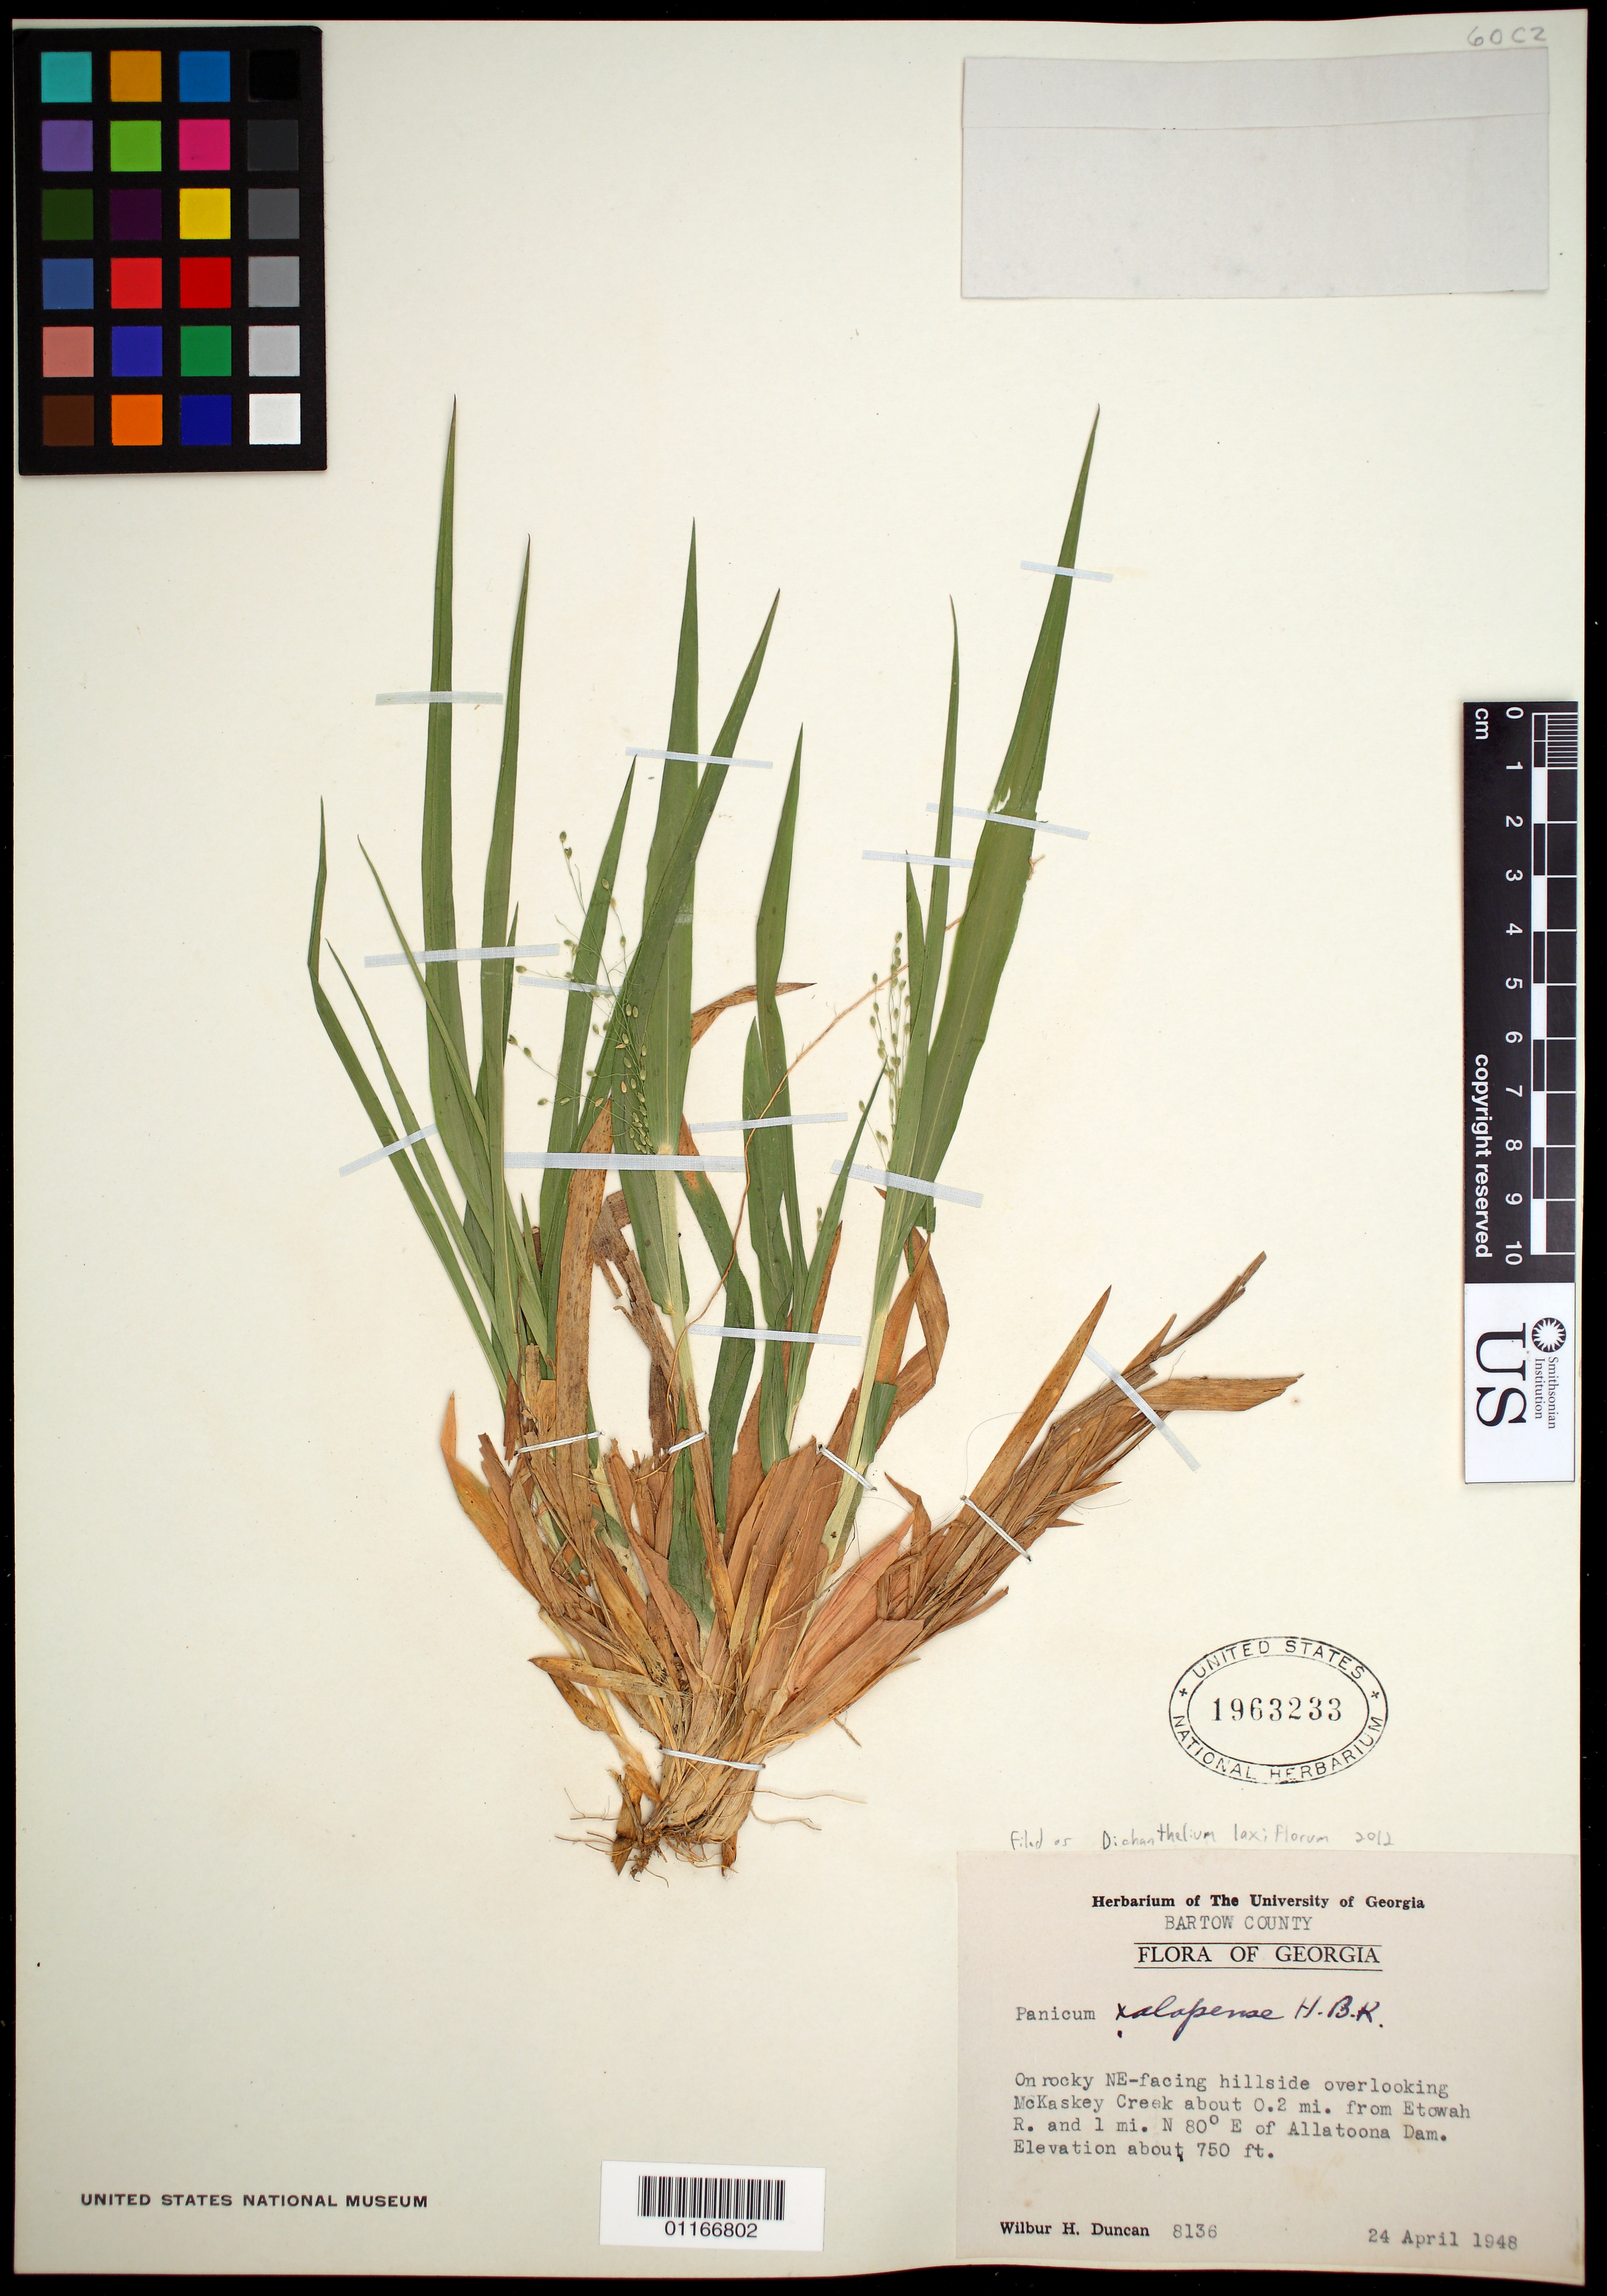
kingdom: Plantae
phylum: Tracheophyta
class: Liliopsida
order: Poales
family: Poaceae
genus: Dichanthelium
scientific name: Dichanthelium laxiflorum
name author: (Lam.) Gould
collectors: W. H. Duncan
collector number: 8136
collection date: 1948-04-24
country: United States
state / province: Georgia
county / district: Bartow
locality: On rocky NE-facing hillside overlooking McKaskey Creek about 0.2 miles from Etowah Road and 1 mile NE of Allatoona Dam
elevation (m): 229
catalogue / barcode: US 1963233